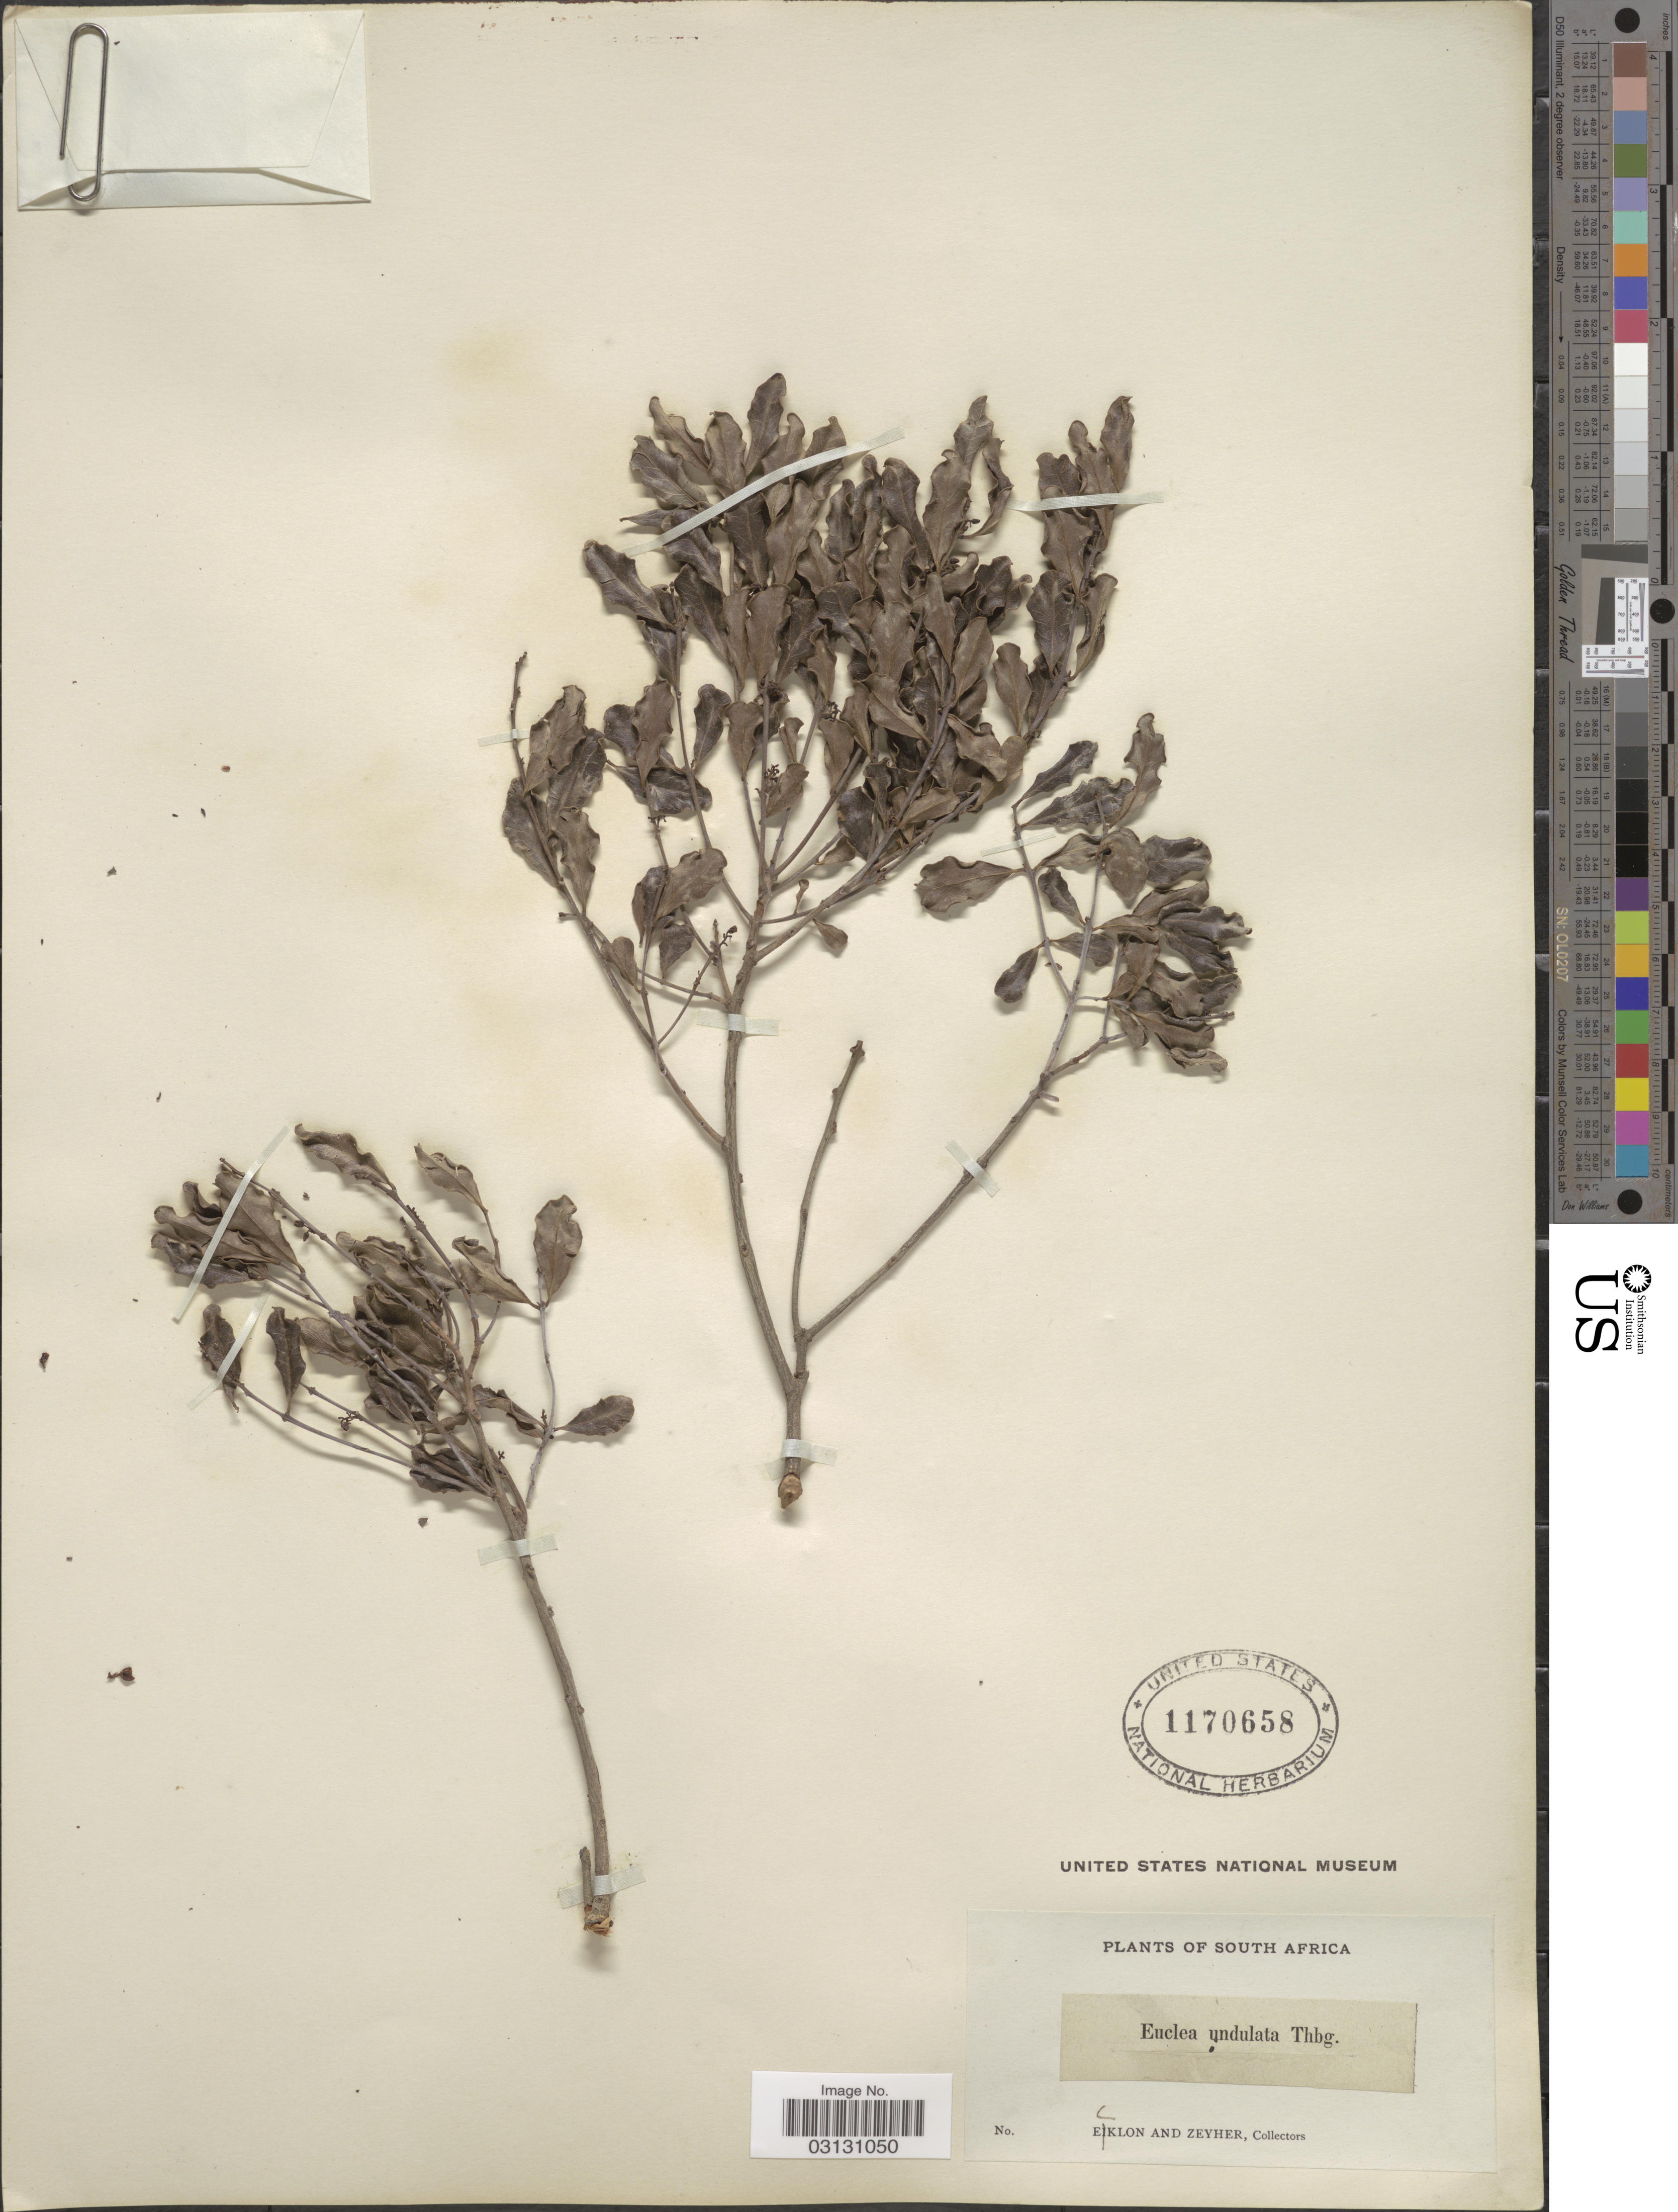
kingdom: Plantae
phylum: Tracheophyta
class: Magnoliopsida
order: Ericales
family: Ebenaceae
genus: Euclea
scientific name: Euclea undulata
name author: Thunb.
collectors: -. Ecklon & -. Zeyher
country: South Africa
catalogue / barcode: US 1170658